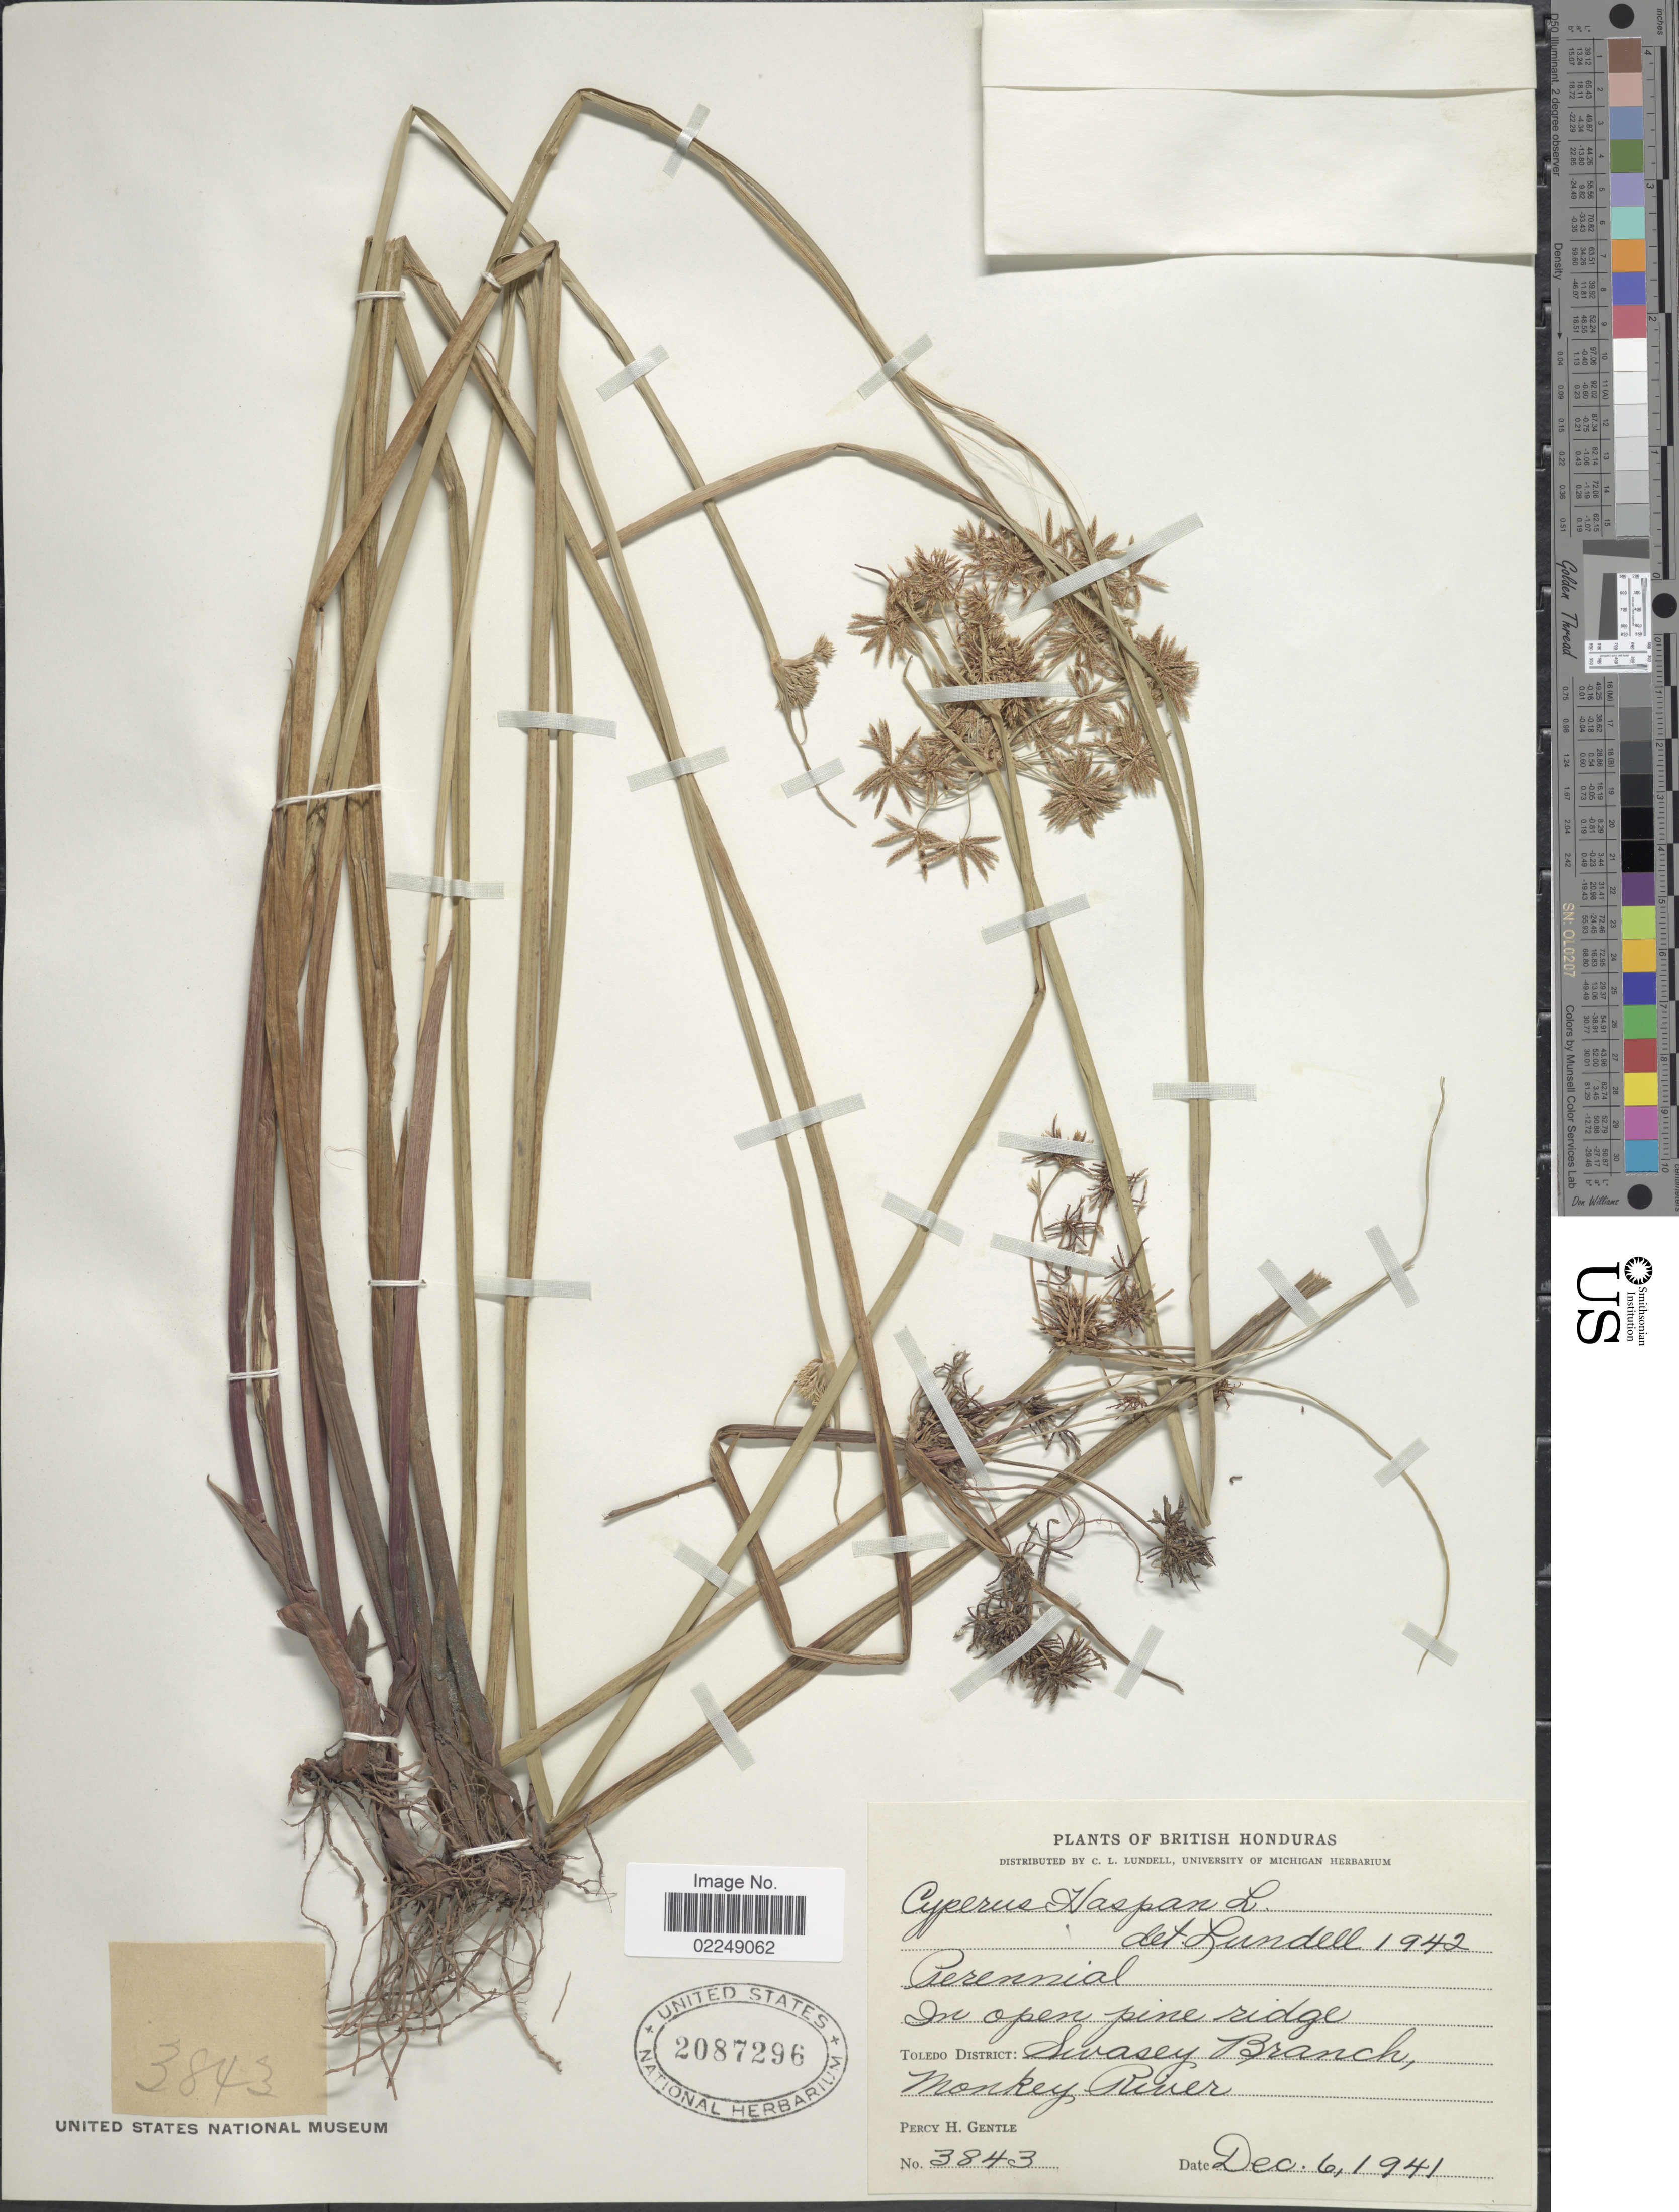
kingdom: Plantae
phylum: Tracheophyta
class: Liliopsida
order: Poales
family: Cyperaceae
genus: Cyperus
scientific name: Cyperus haspan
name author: L.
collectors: P. H. Gentle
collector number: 3843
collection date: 1941-12-06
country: Belize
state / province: Toledo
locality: Toledo District: Swasey Branch, Monkey River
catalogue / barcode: US 2087296